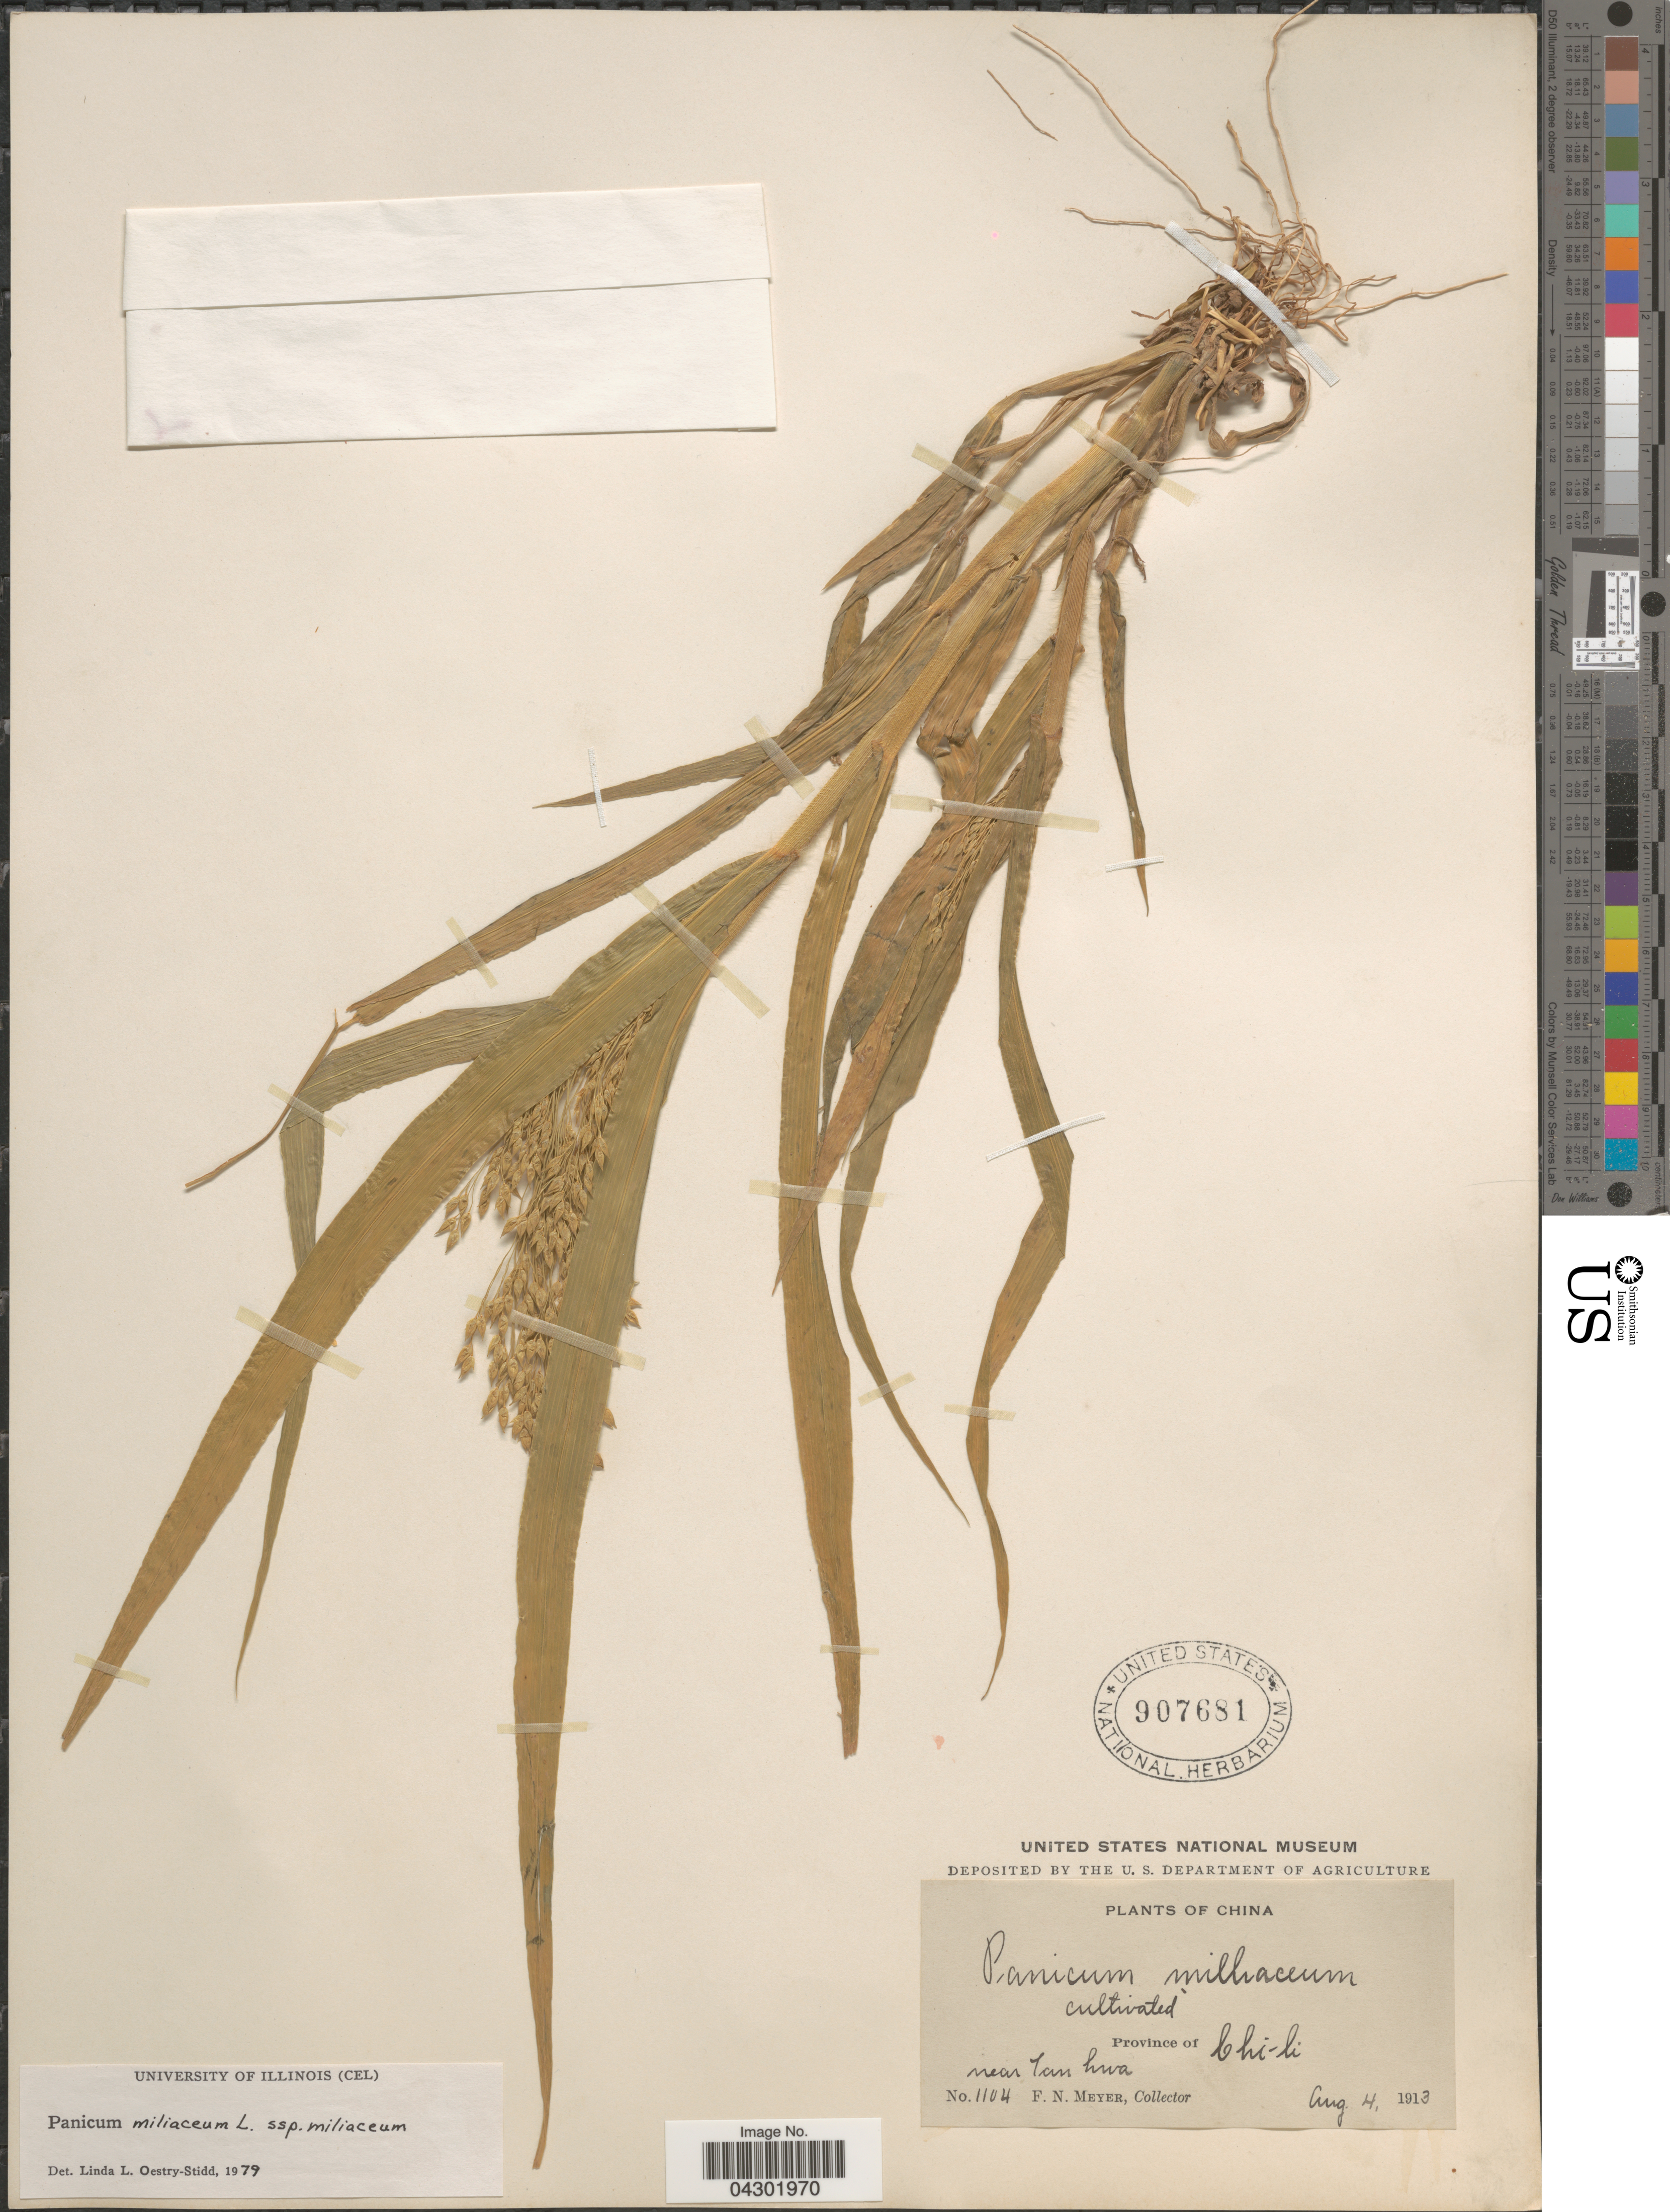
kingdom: Plantae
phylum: Tracheophyta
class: Liliopsida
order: Poales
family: Poaceae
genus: Panicum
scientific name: Panicum miliaceum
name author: L.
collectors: F. N. Meyer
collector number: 1104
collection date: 1913-08-04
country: China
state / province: Jilin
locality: Province of Chi-li near Tan hwa.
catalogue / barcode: US 907681